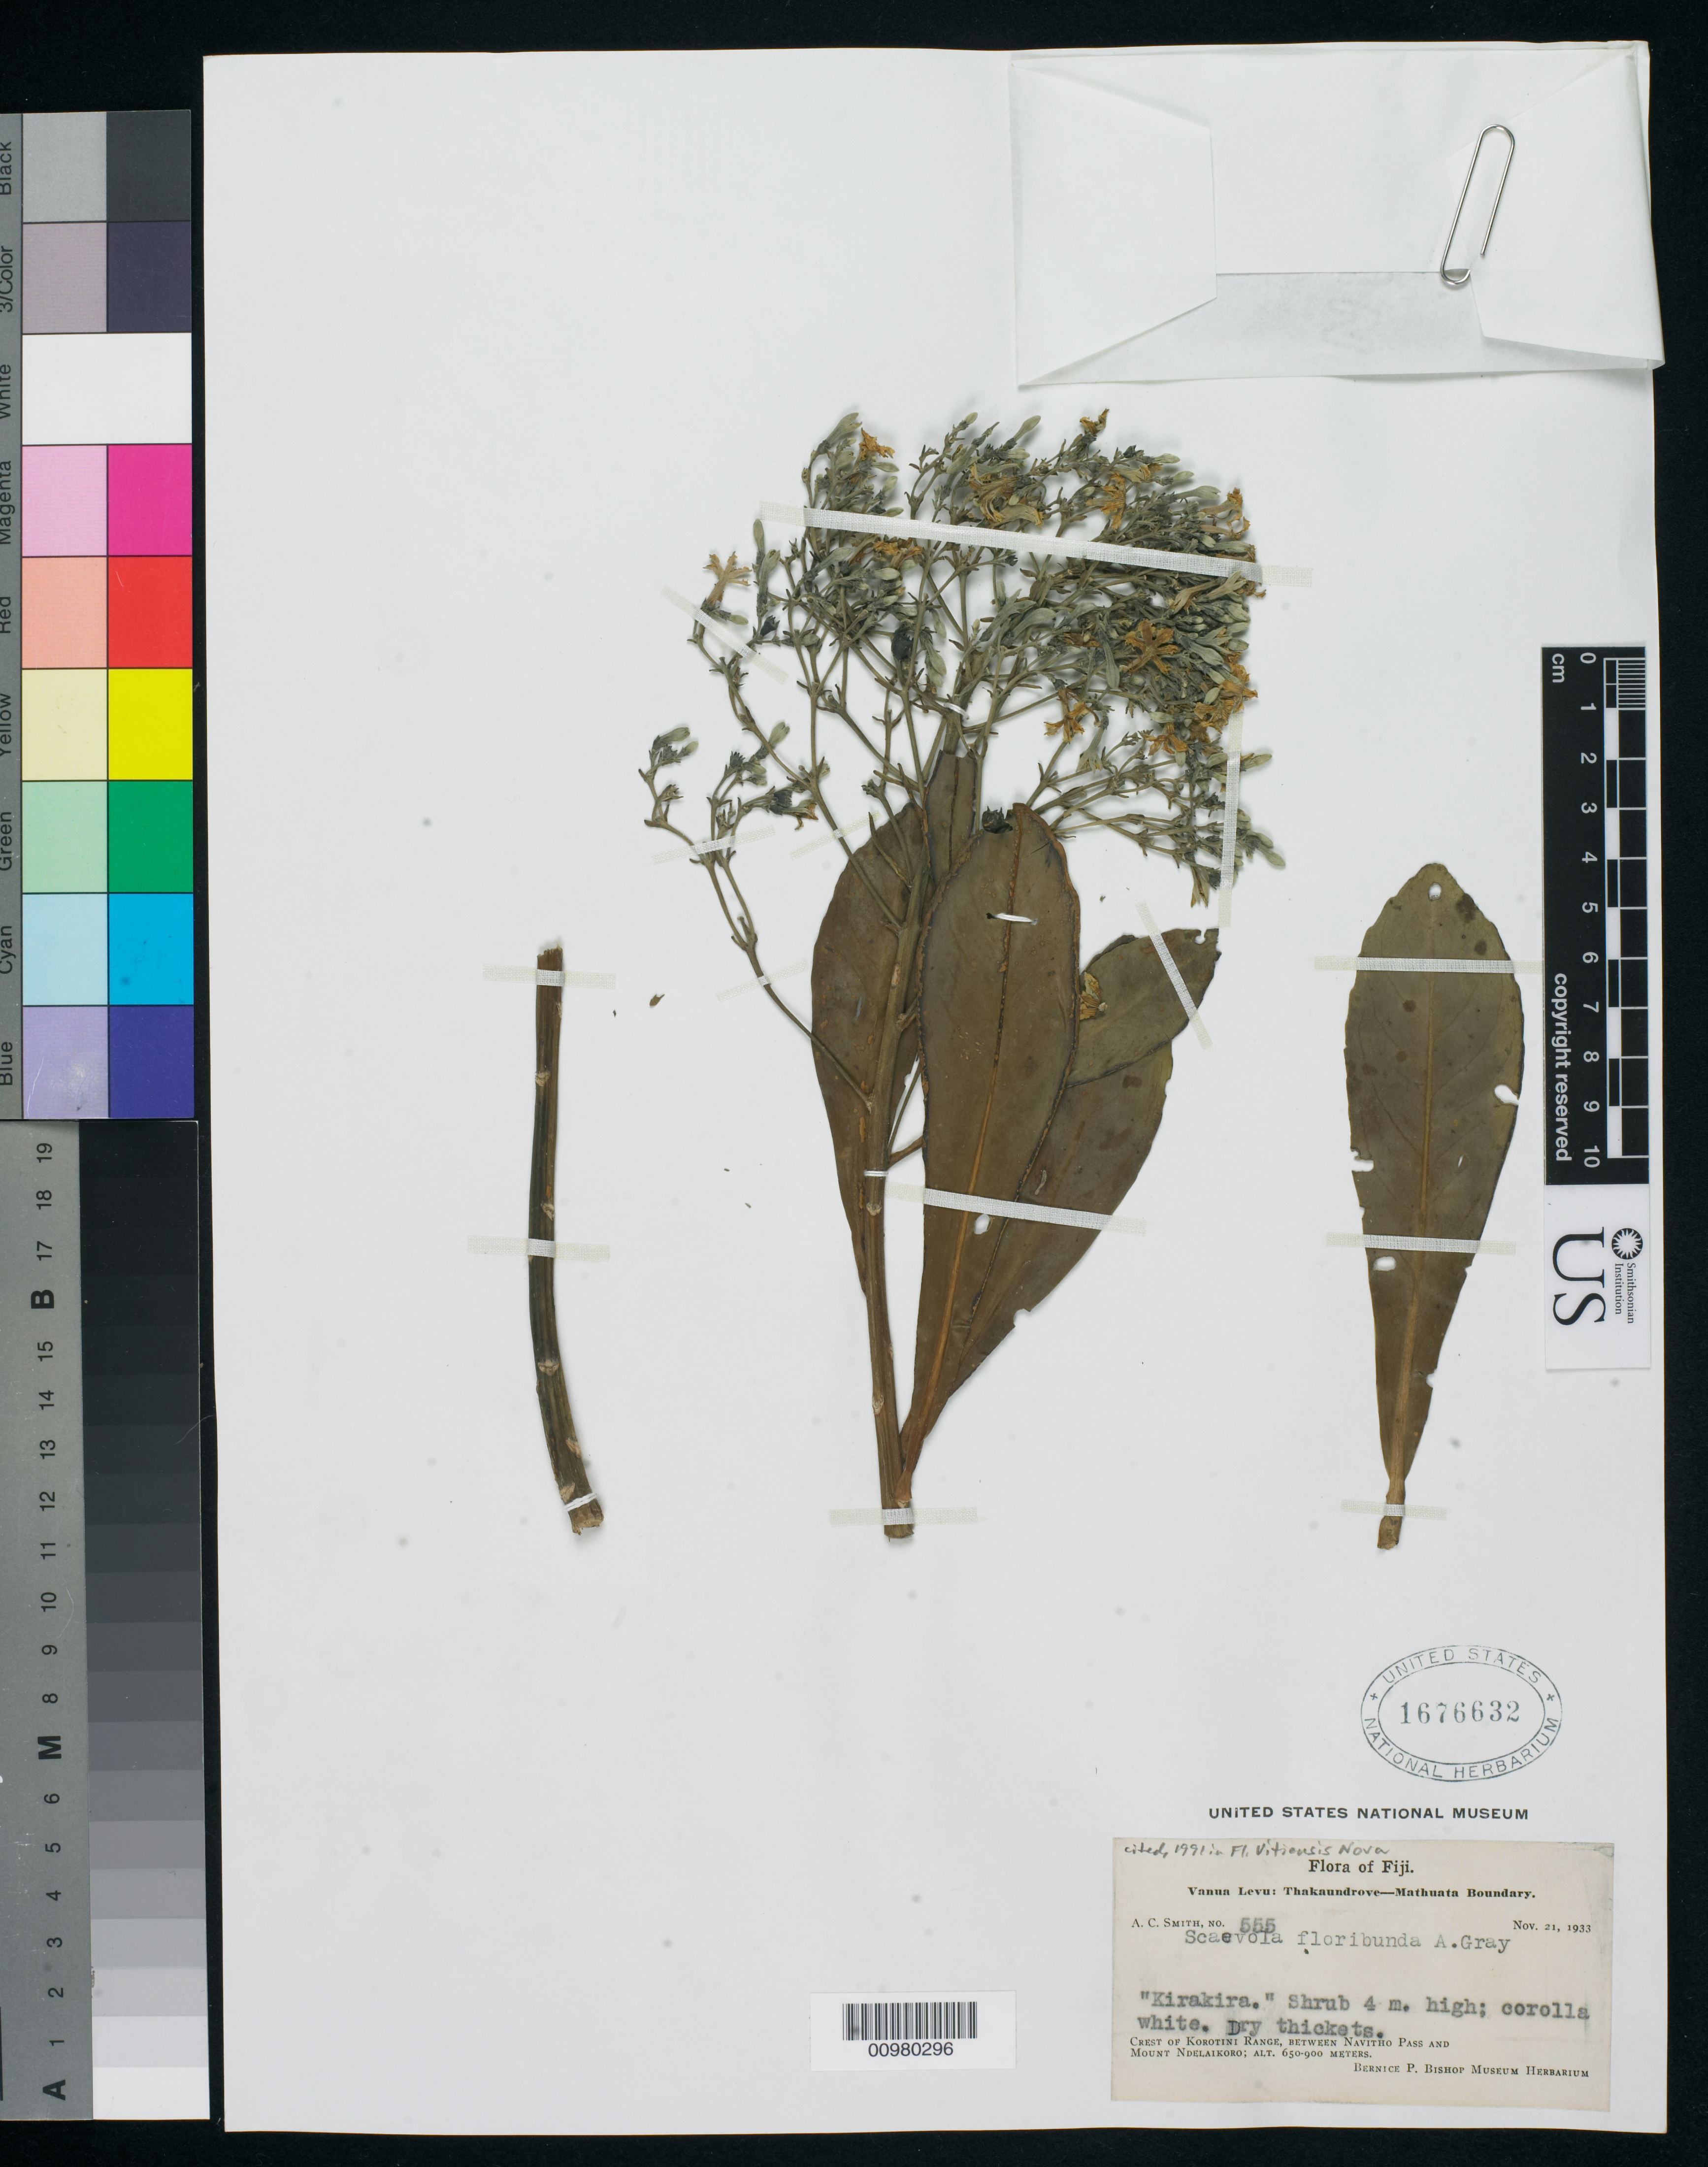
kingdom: Plantae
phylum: Tracheophyta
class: Magnoliopsida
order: Asterales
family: Goodeniaceae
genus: Scaevola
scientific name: Scaevola floribunda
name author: A. Gray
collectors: C. A. Smith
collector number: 555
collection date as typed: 21 Nov 1933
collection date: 1933-11-21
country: Fiji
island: Vanua Levu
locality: Vanua Levu: Thakaundrove-Mathuata Boundary. Crest of Korotini Range, between Navitho Pass and Mount Ndelaikoro.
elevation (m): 650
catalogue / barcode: US 1676632